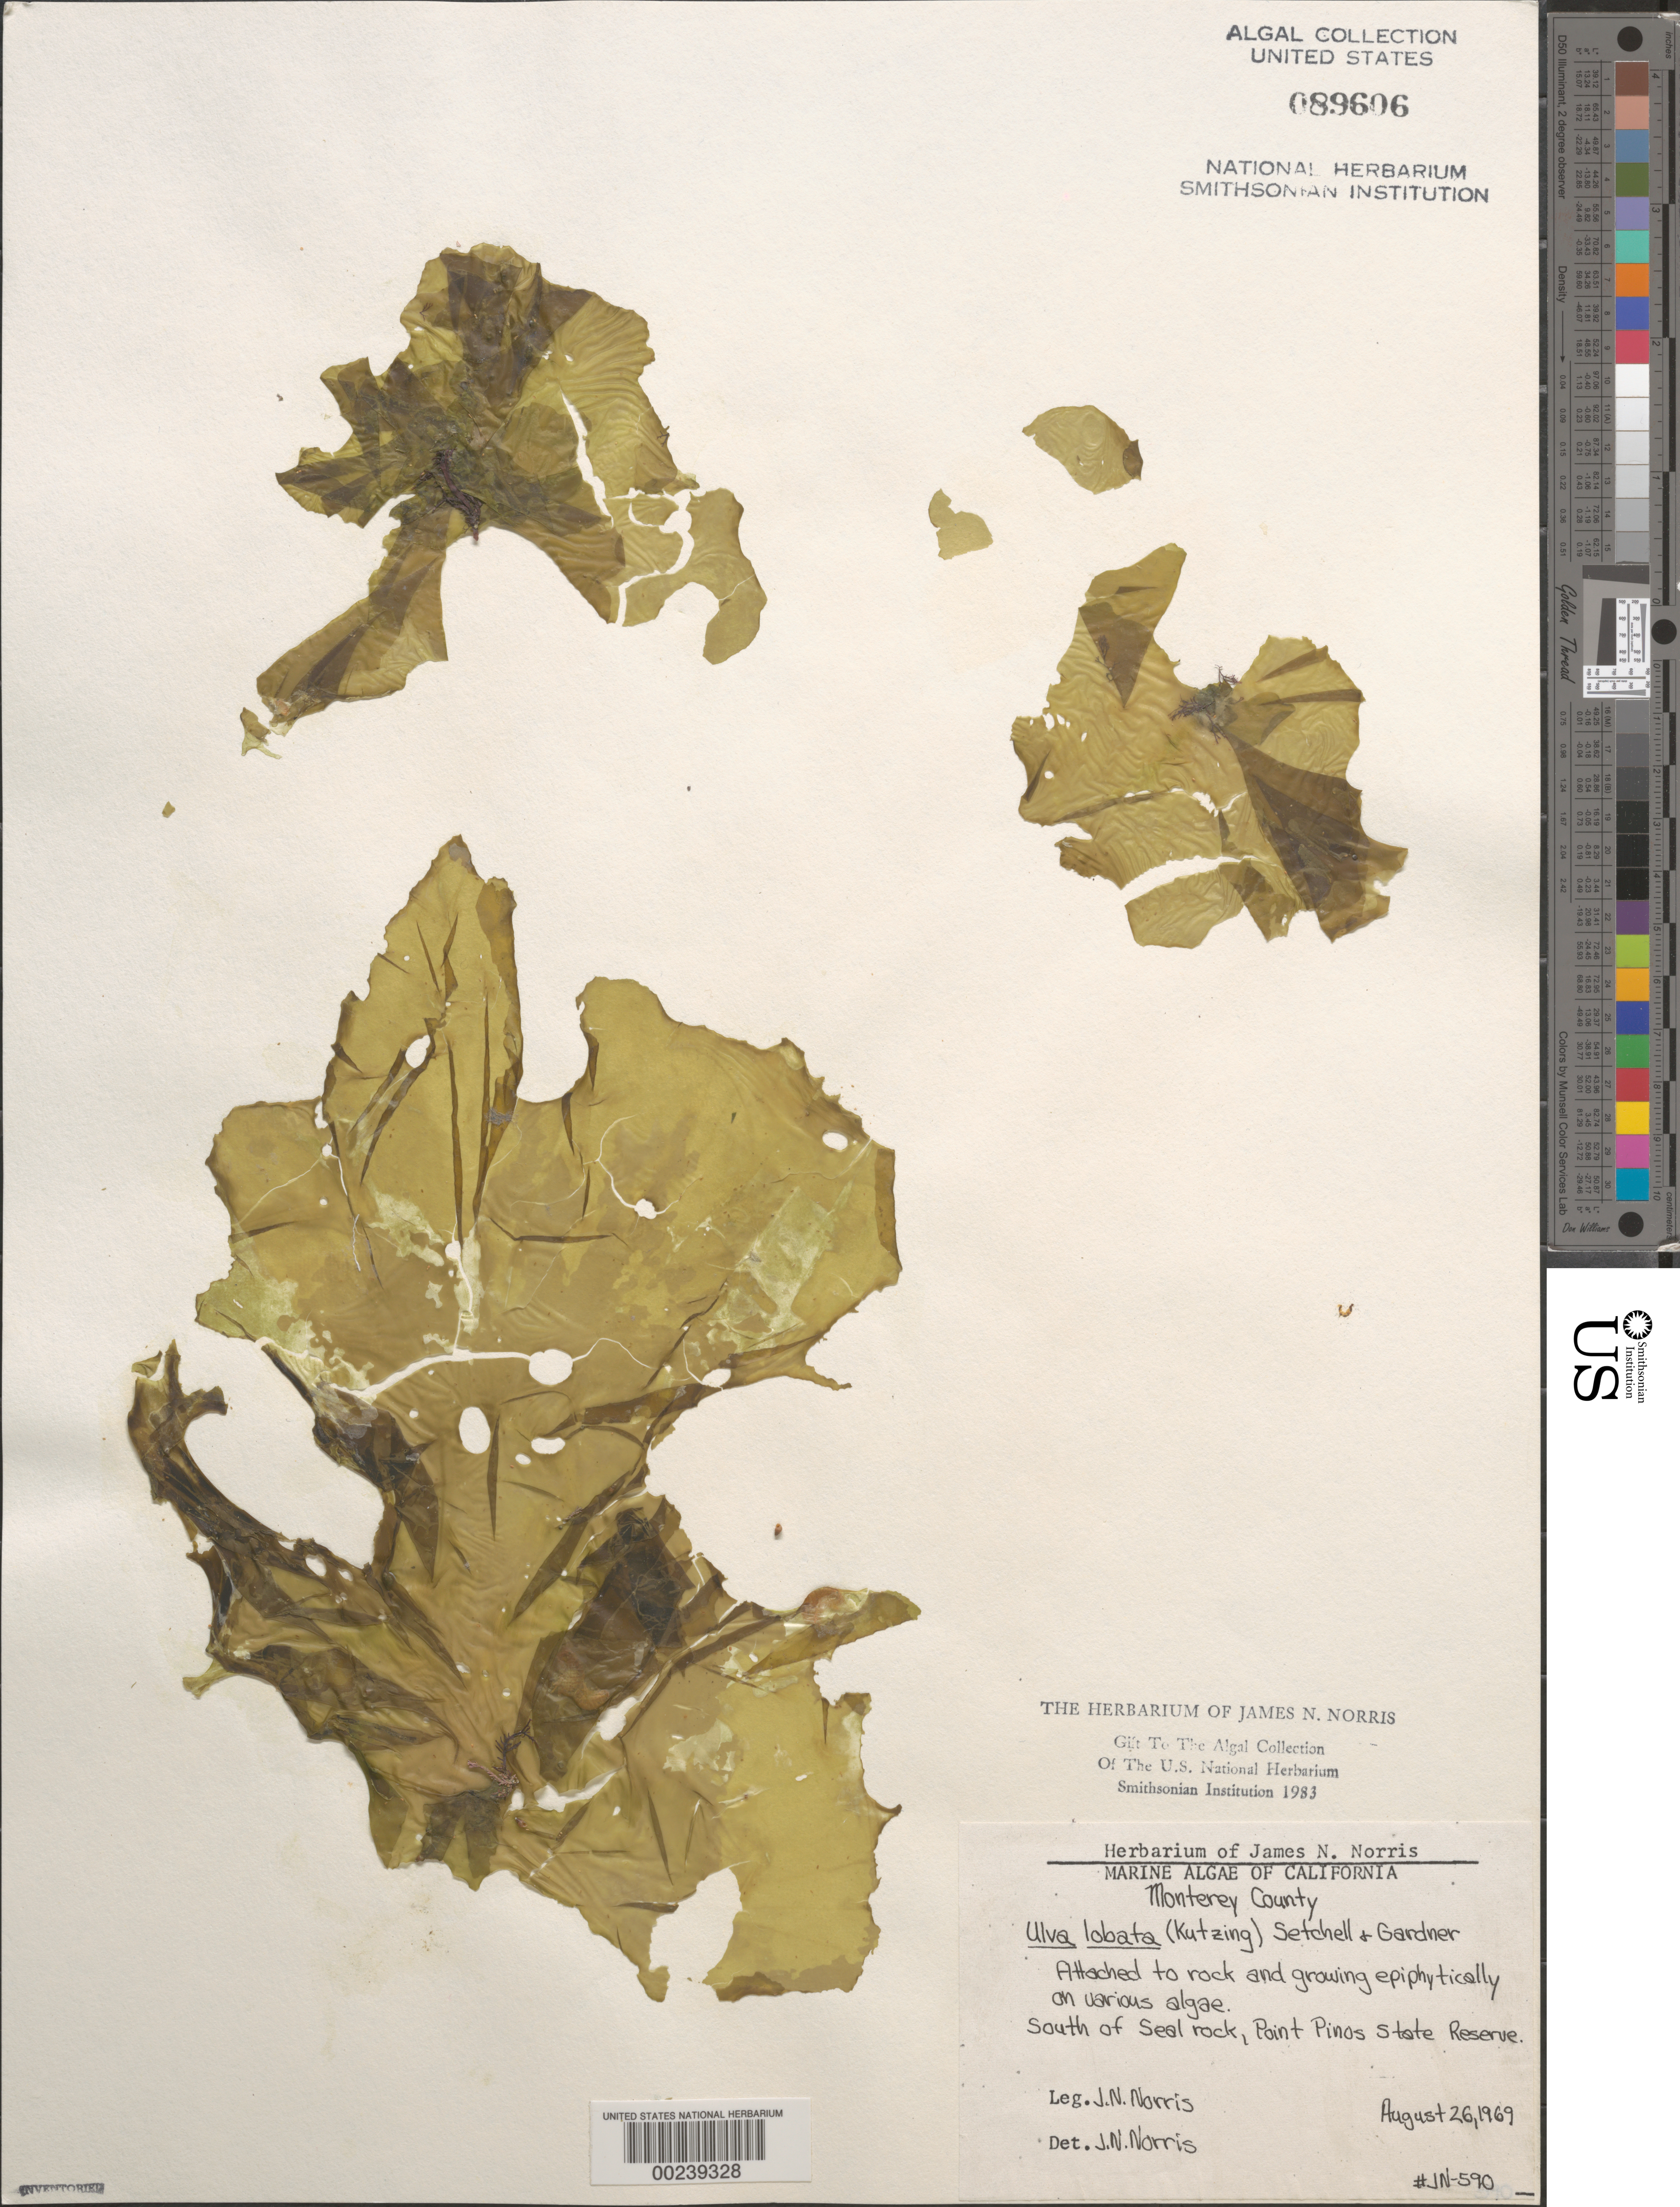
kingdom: Plantae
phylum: Chlorophyta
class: Ulvophyceae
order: Ulvales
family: Ulvaceae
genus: Ulva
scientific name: Ulva lactuca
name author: L.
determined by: Algae name updating Project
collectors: J. N. Norris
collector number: JN-590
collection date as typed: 26 Aug 1969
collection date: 1969-08-26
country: United States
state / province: California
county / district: Monterey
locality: Point Pinos State Reserve, south of Seal Rocks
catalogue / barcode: US 89606